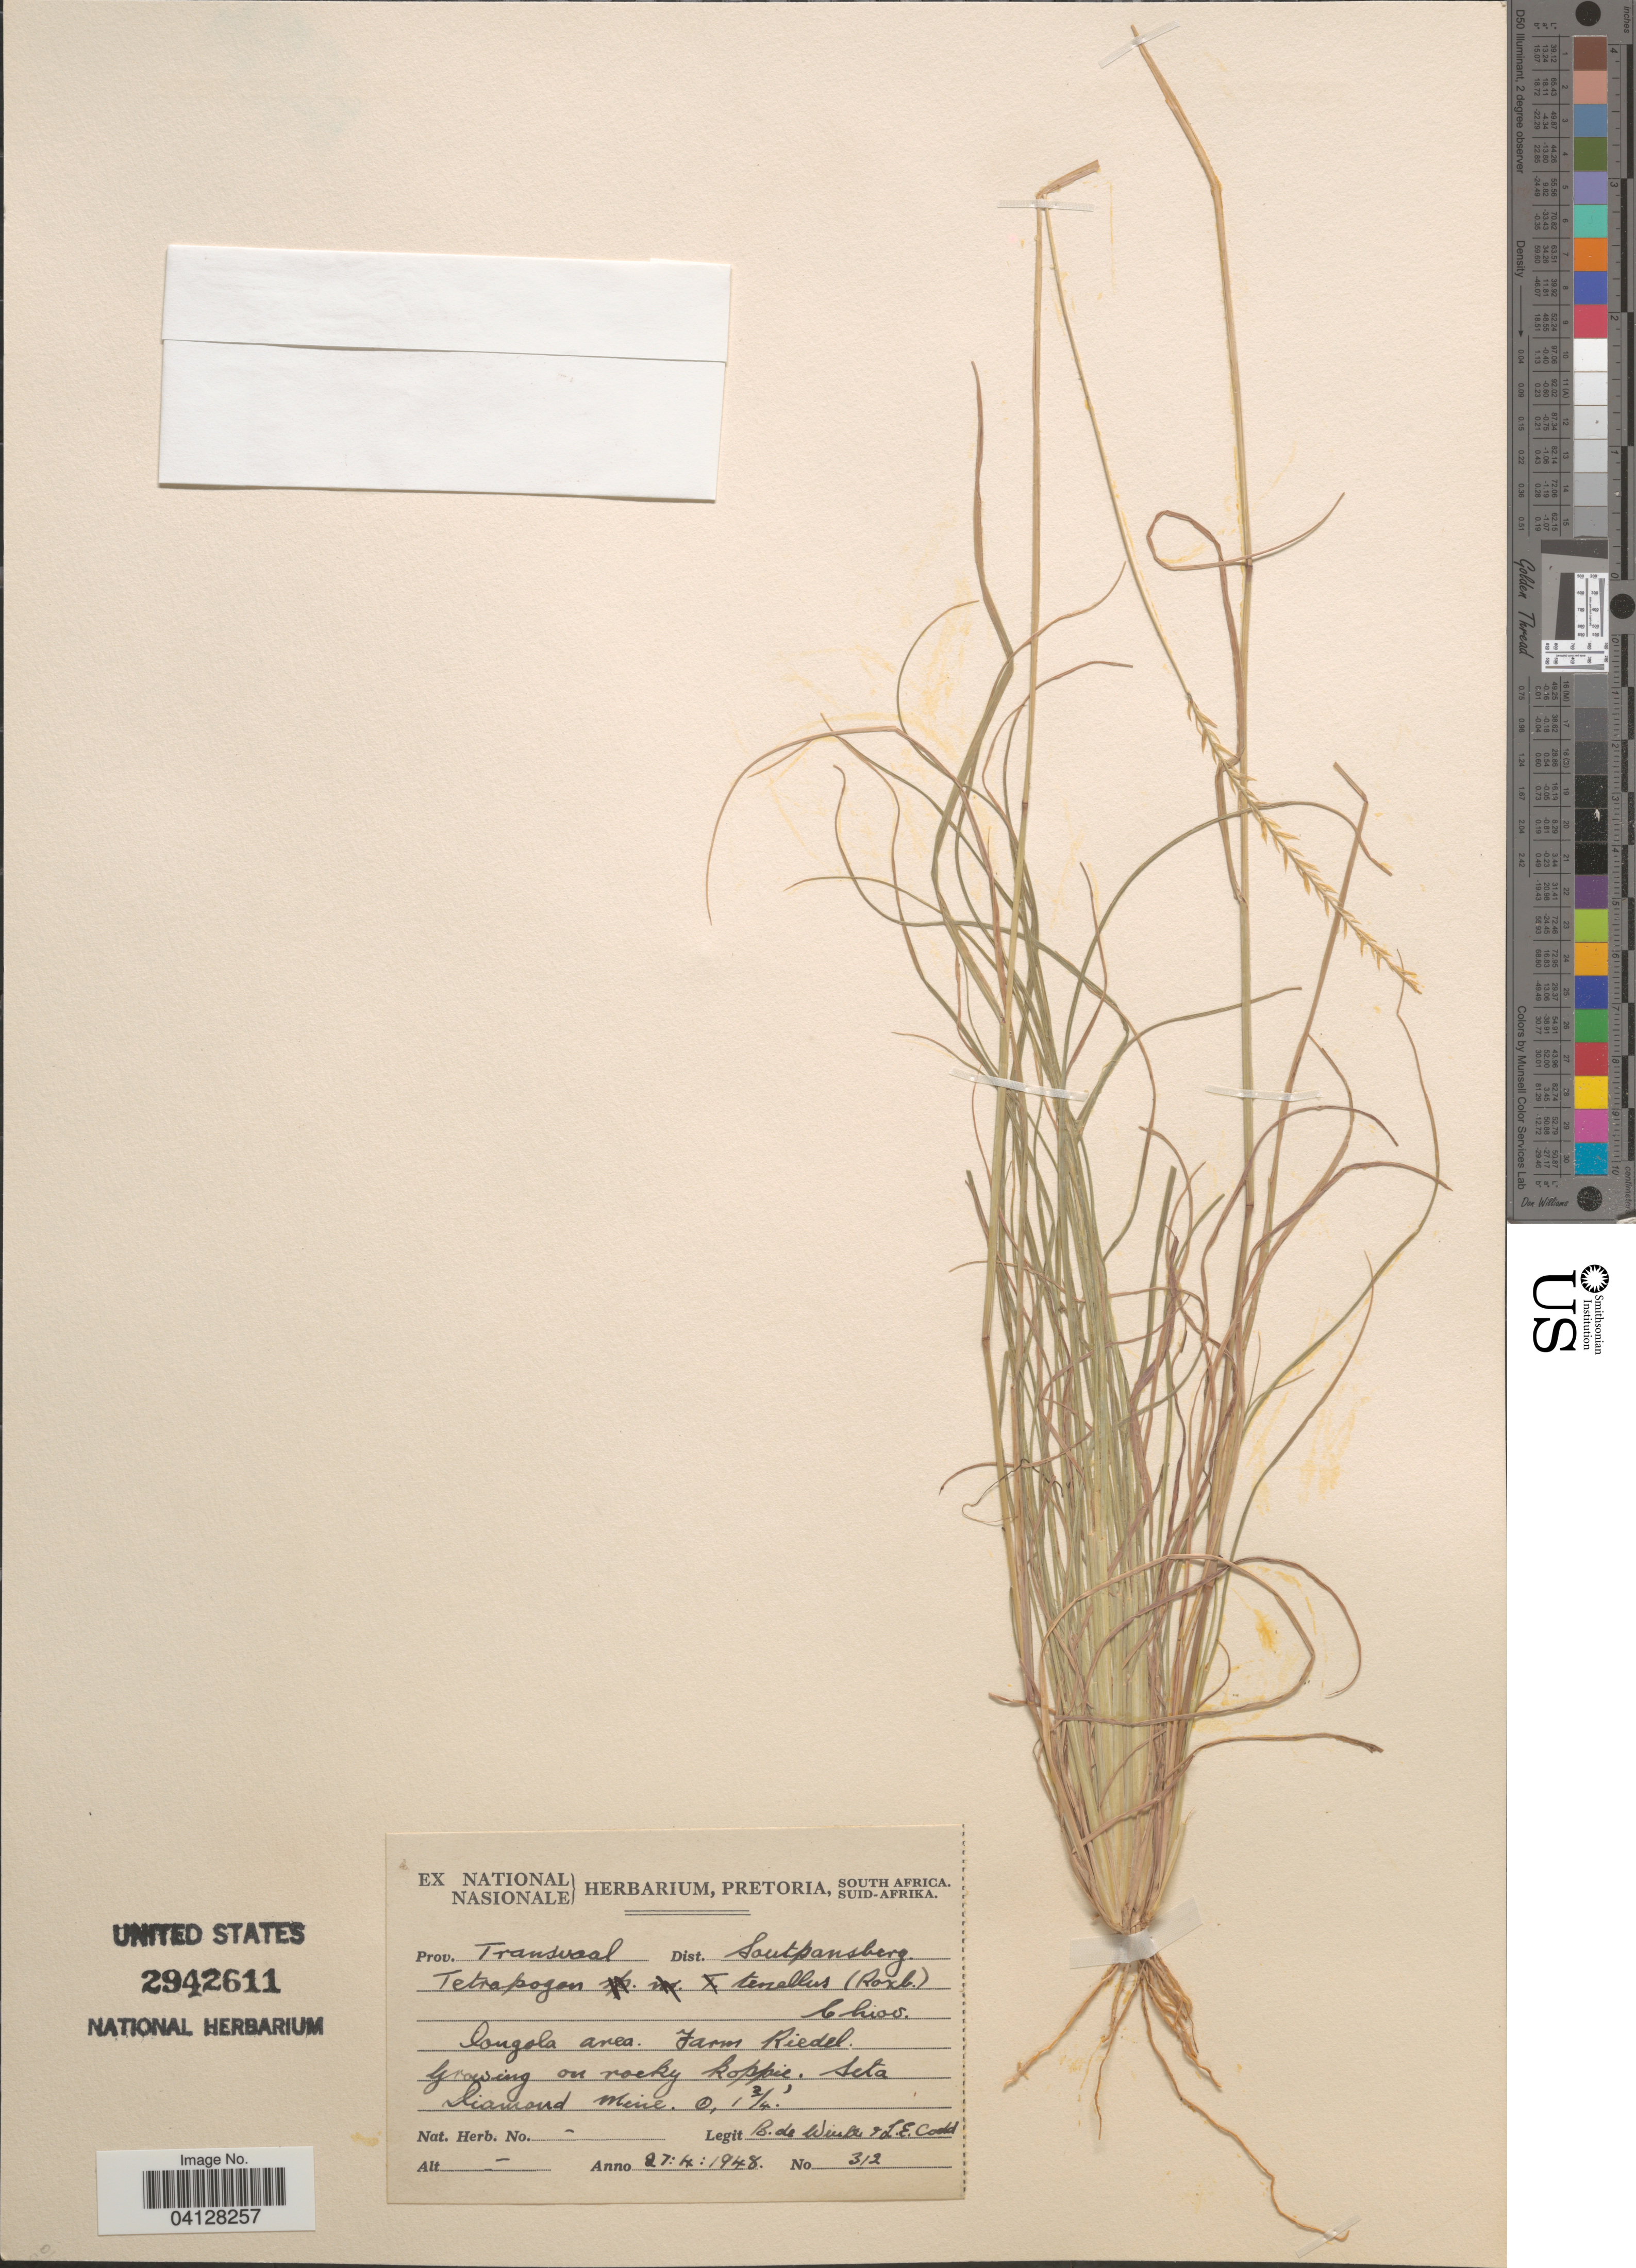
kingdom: Plantae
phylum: Tracheophyta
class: Liliopsida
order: Poales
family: Poaceae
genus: Tetrapogon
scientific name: Tetrapogon tenellus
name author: (J. Koenig ex Roxb.) Chiov.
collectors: B. de Winter & L. Codd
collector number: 312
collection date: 1948-04-27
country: South Africa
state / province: Limpopo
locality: Prov. Transvaal Dist. Soutpansberg. Dongola area. Farm Riedel. Seta Diamond Mine.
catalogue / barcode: US 2942611